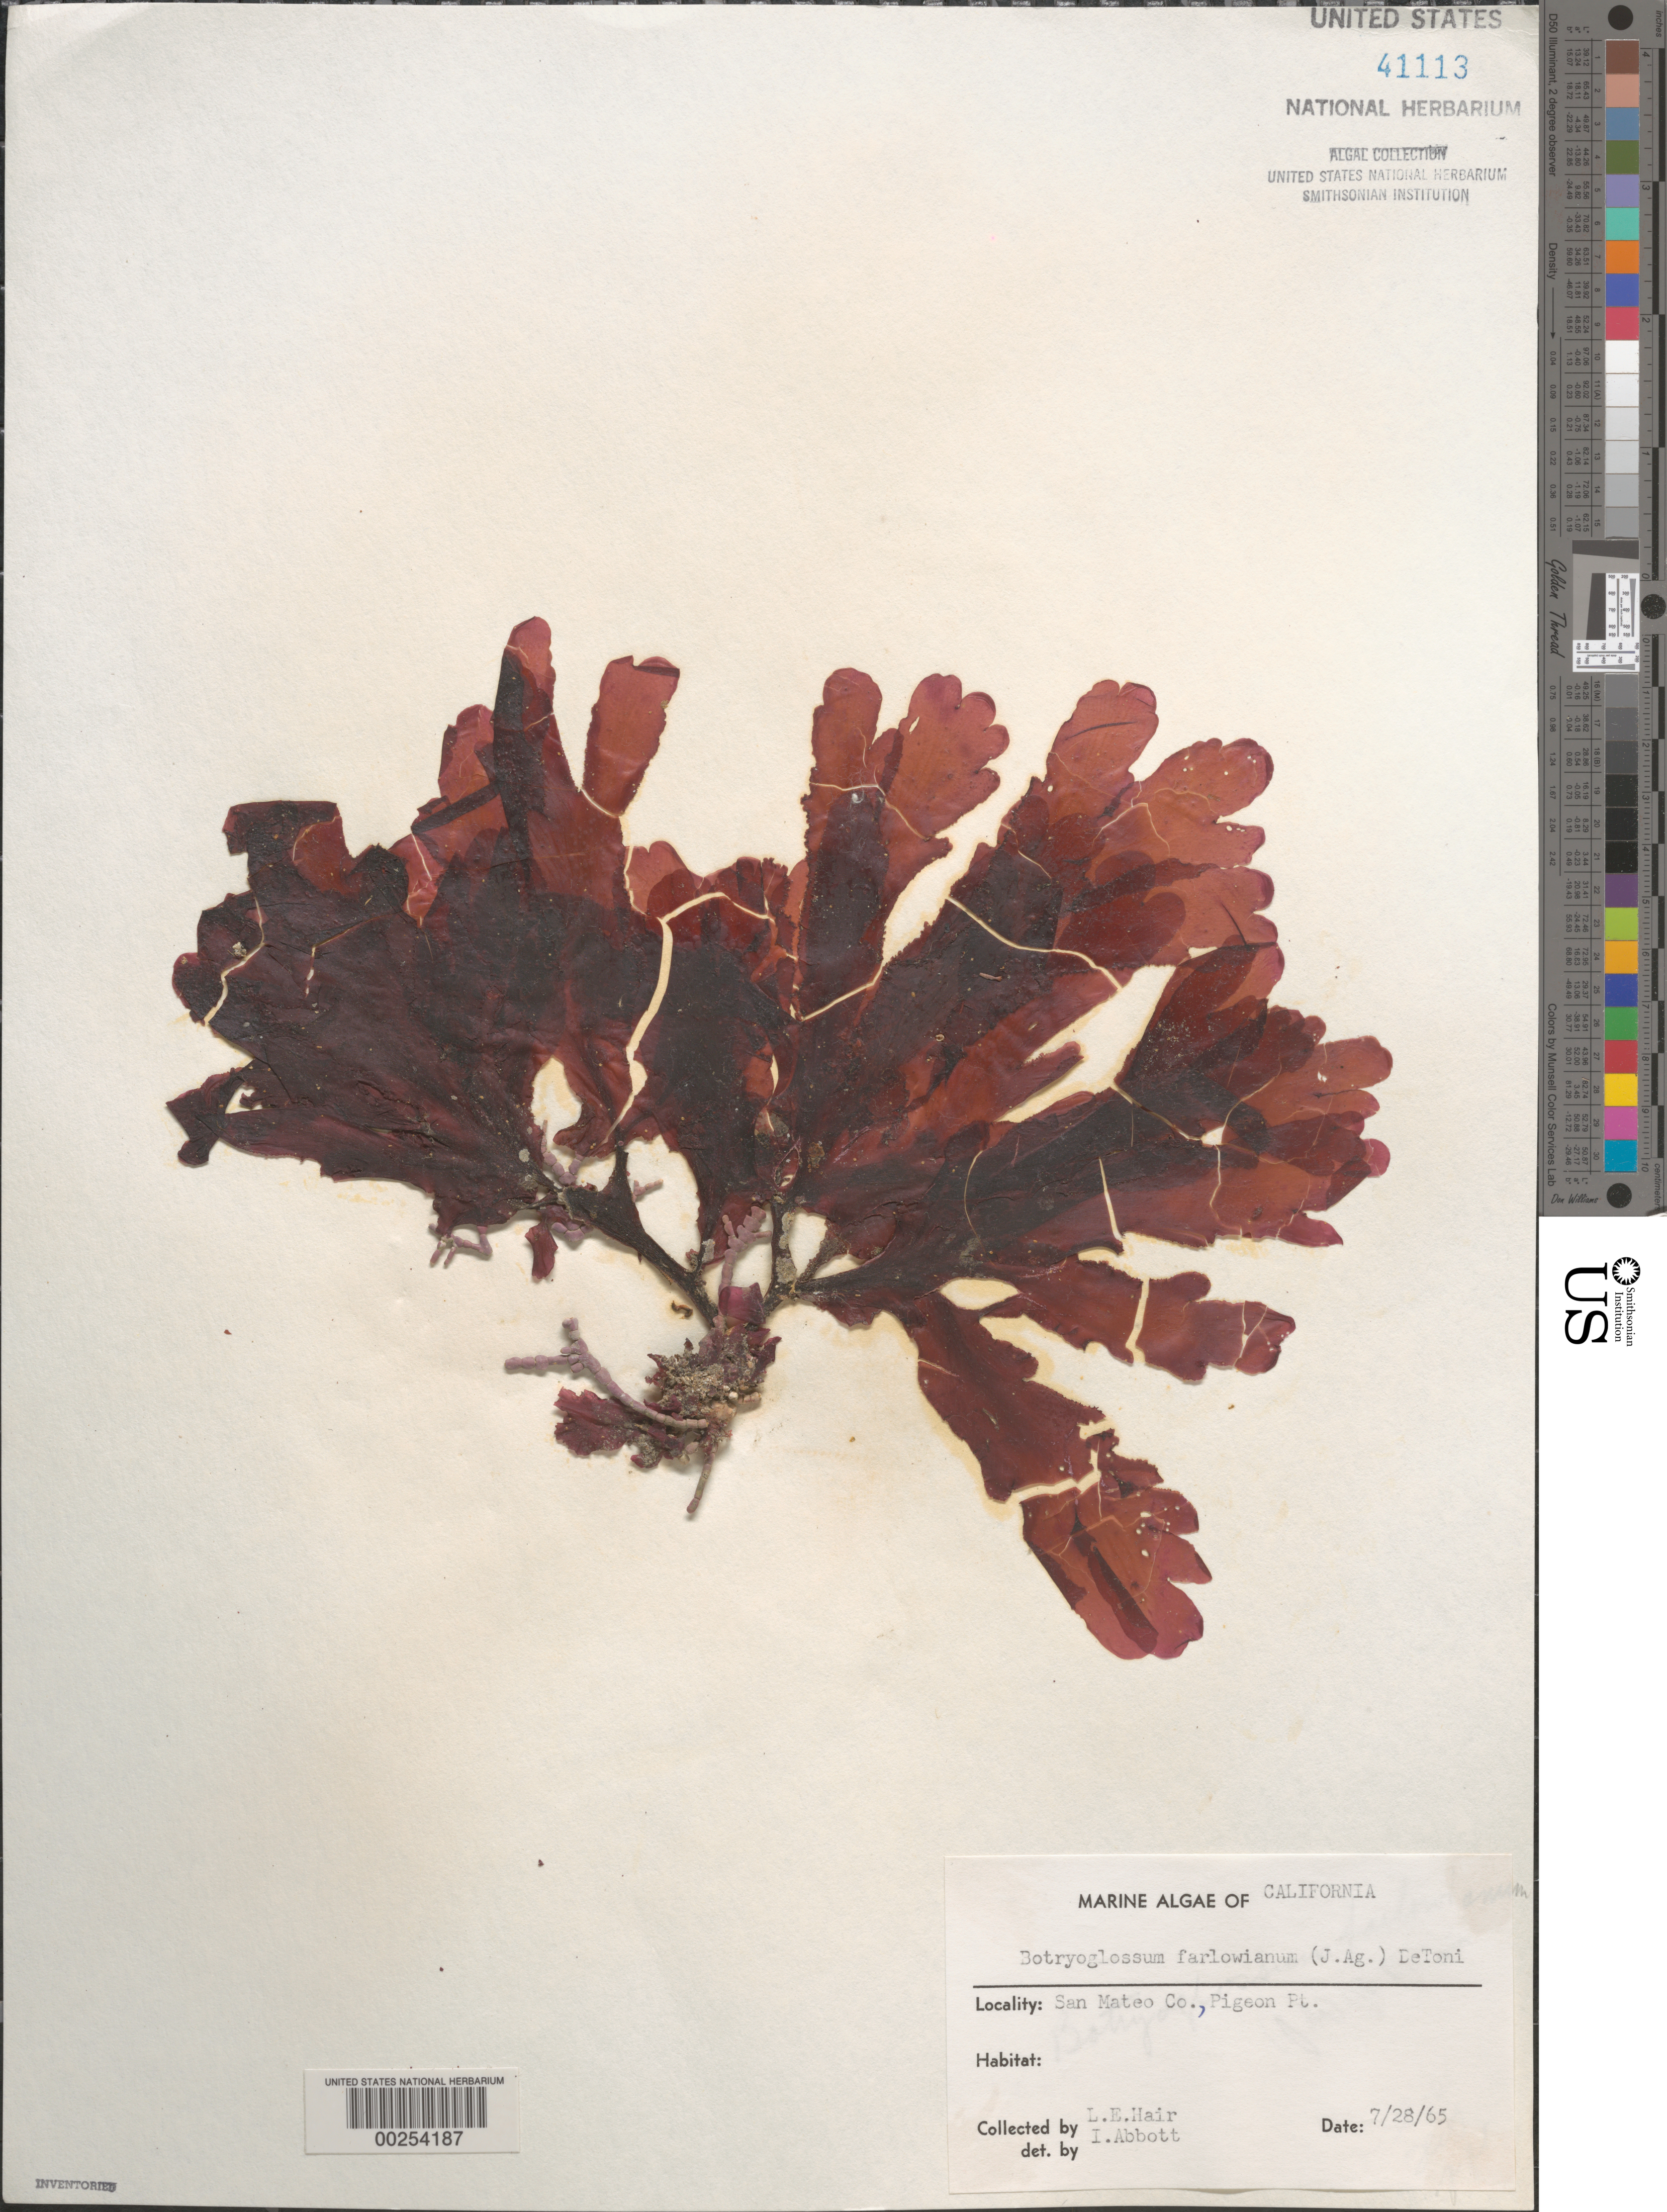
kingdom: Plantae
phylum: Rhodophyta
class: Florideophyceae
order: Ceramiales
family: Delesseriaceae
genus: Botryoglossum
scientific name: Botryoglossum farlowianum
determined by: Abbott, Isabella A.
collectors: L. Hair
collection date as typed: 28 Jul 1965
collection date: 1965-07-28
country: United States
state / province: California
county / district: San Mateo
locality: Pigeon Point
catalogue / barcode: US 41113